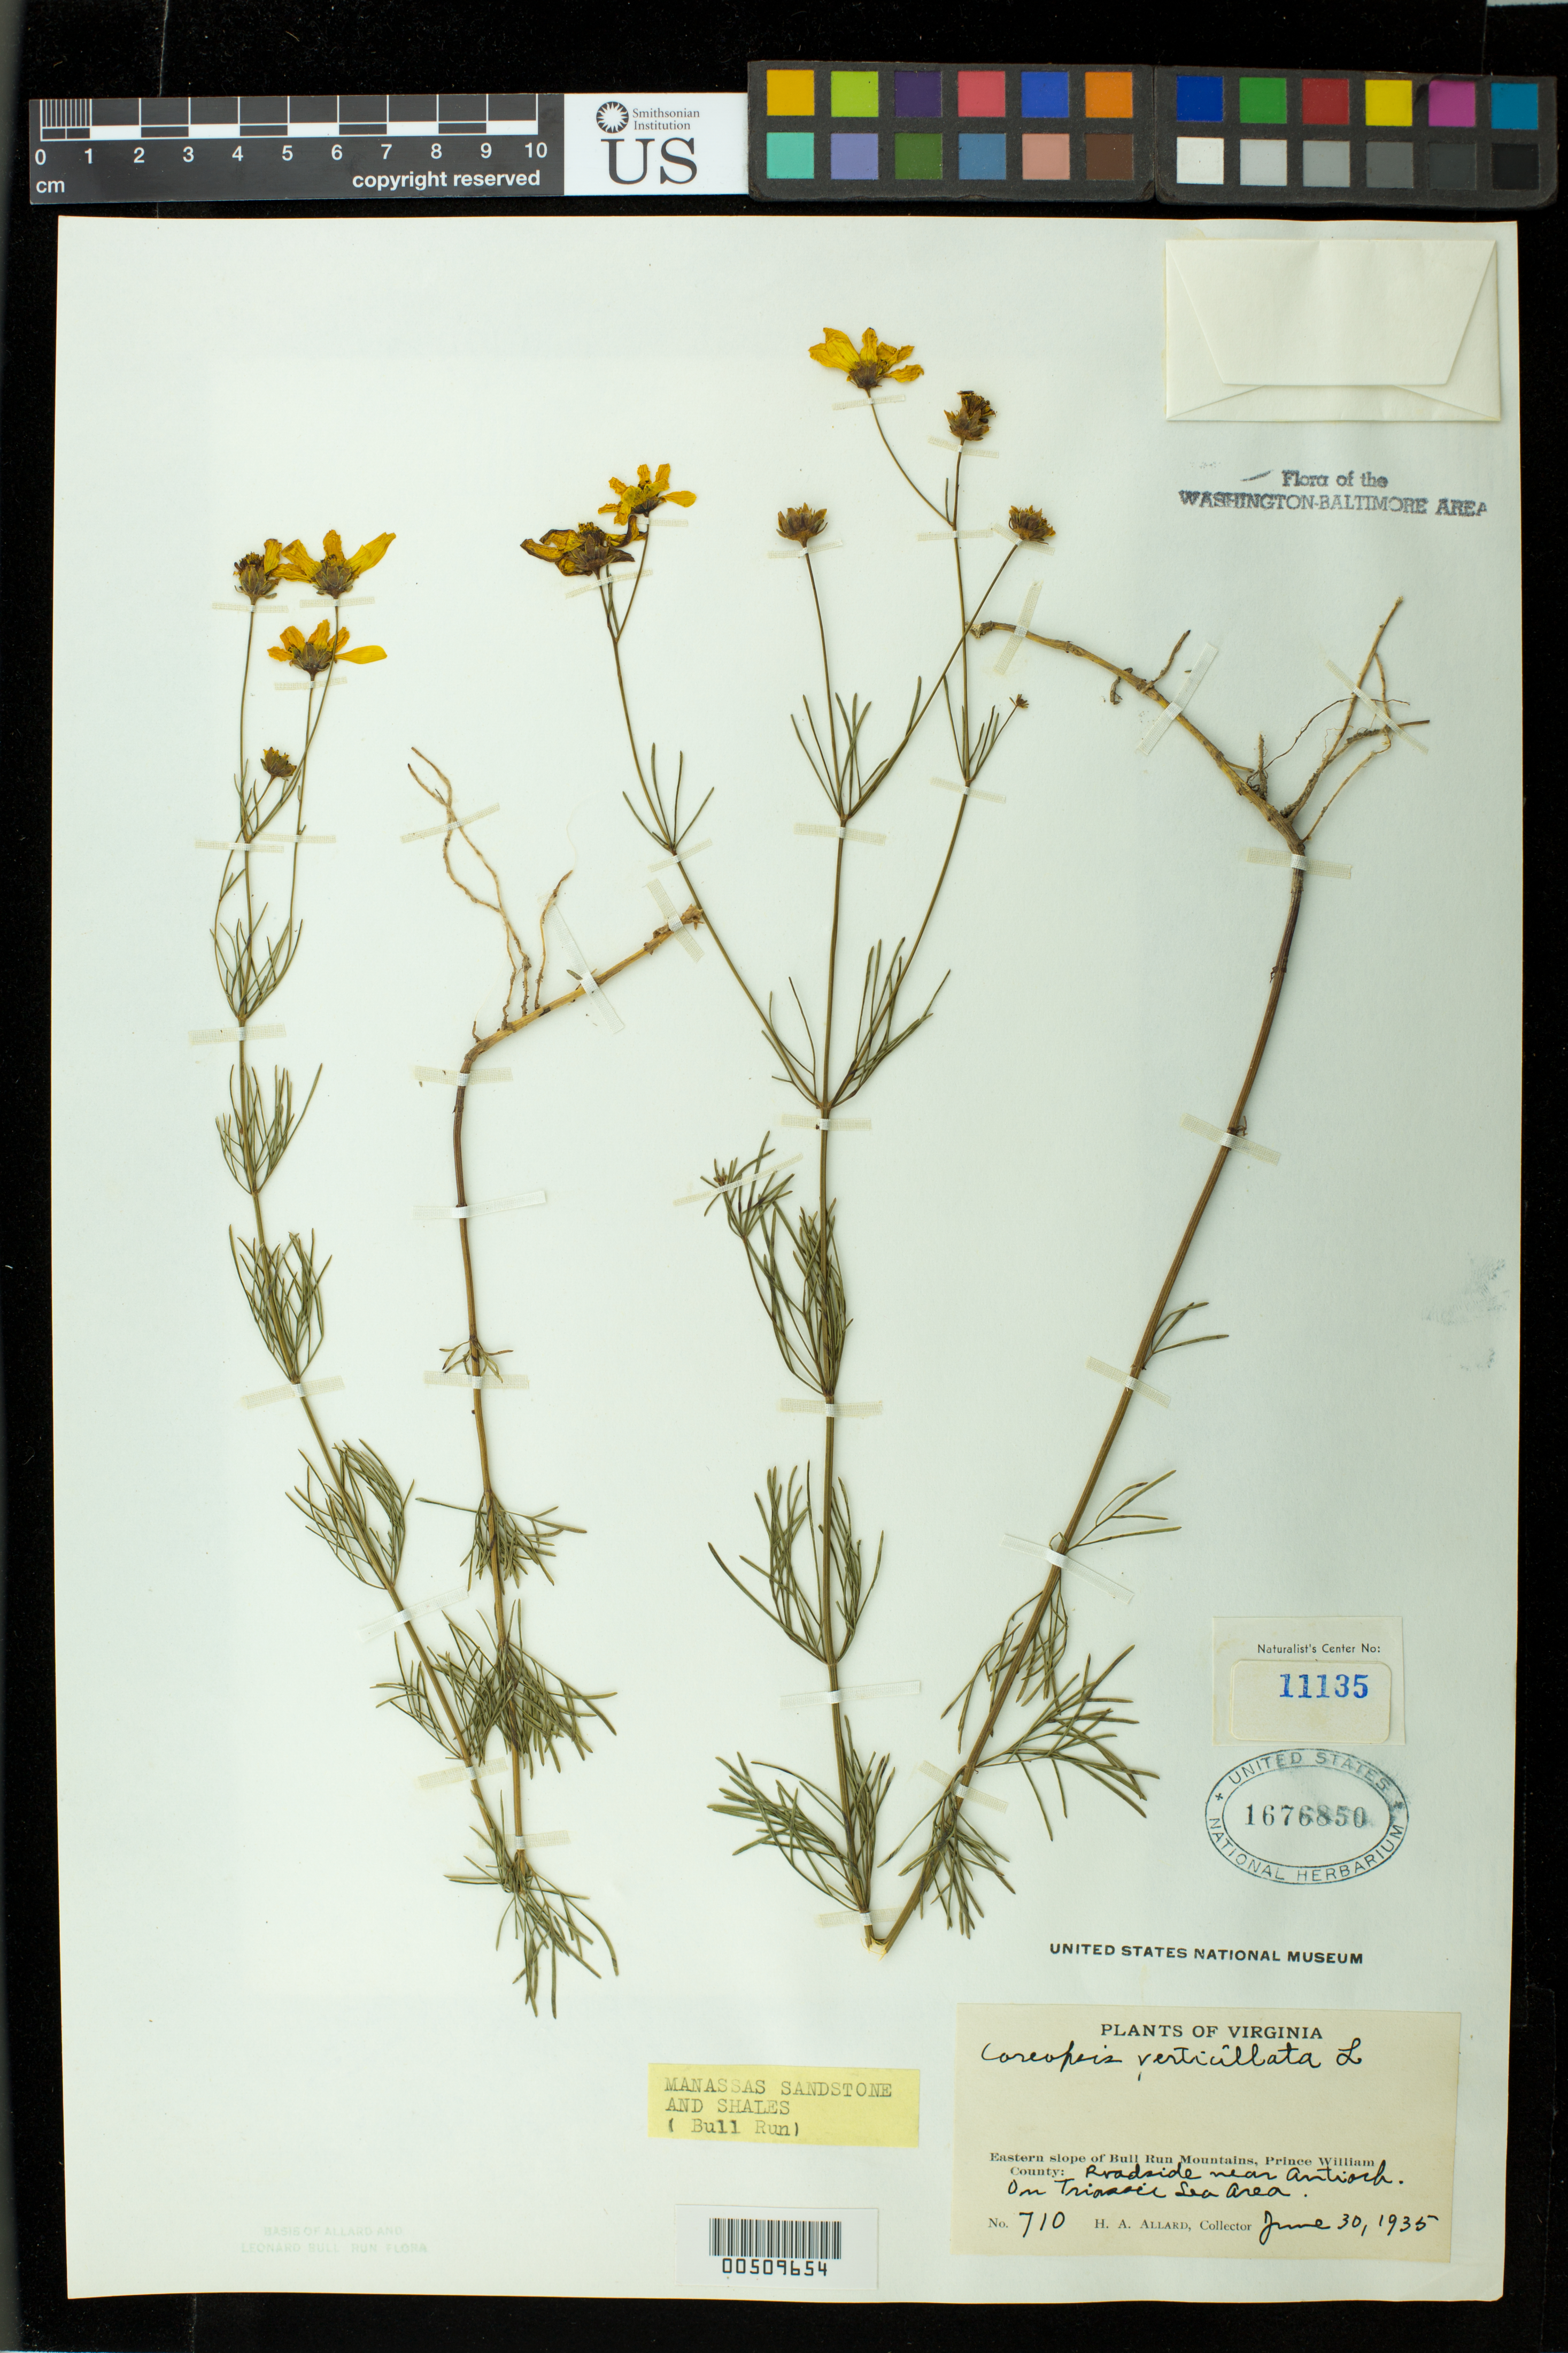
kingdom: Plantae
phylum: Tracheophyta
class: Magnoliopsida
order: Asterales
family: Asteraceae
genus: Coreopsis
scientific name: Coreopsis verticillata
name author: L.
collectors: H. A. Allard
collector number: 710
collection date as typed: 30 Jun 1935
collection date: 1935-06-30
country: United States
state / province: Virginia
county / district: Prince William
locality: Bull Run Mts., near Antioch, Triassic Sea Area Bull Run Mts.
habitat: roadside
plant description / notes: Specimens returned from Naturalist Center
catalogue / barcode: US 1676850